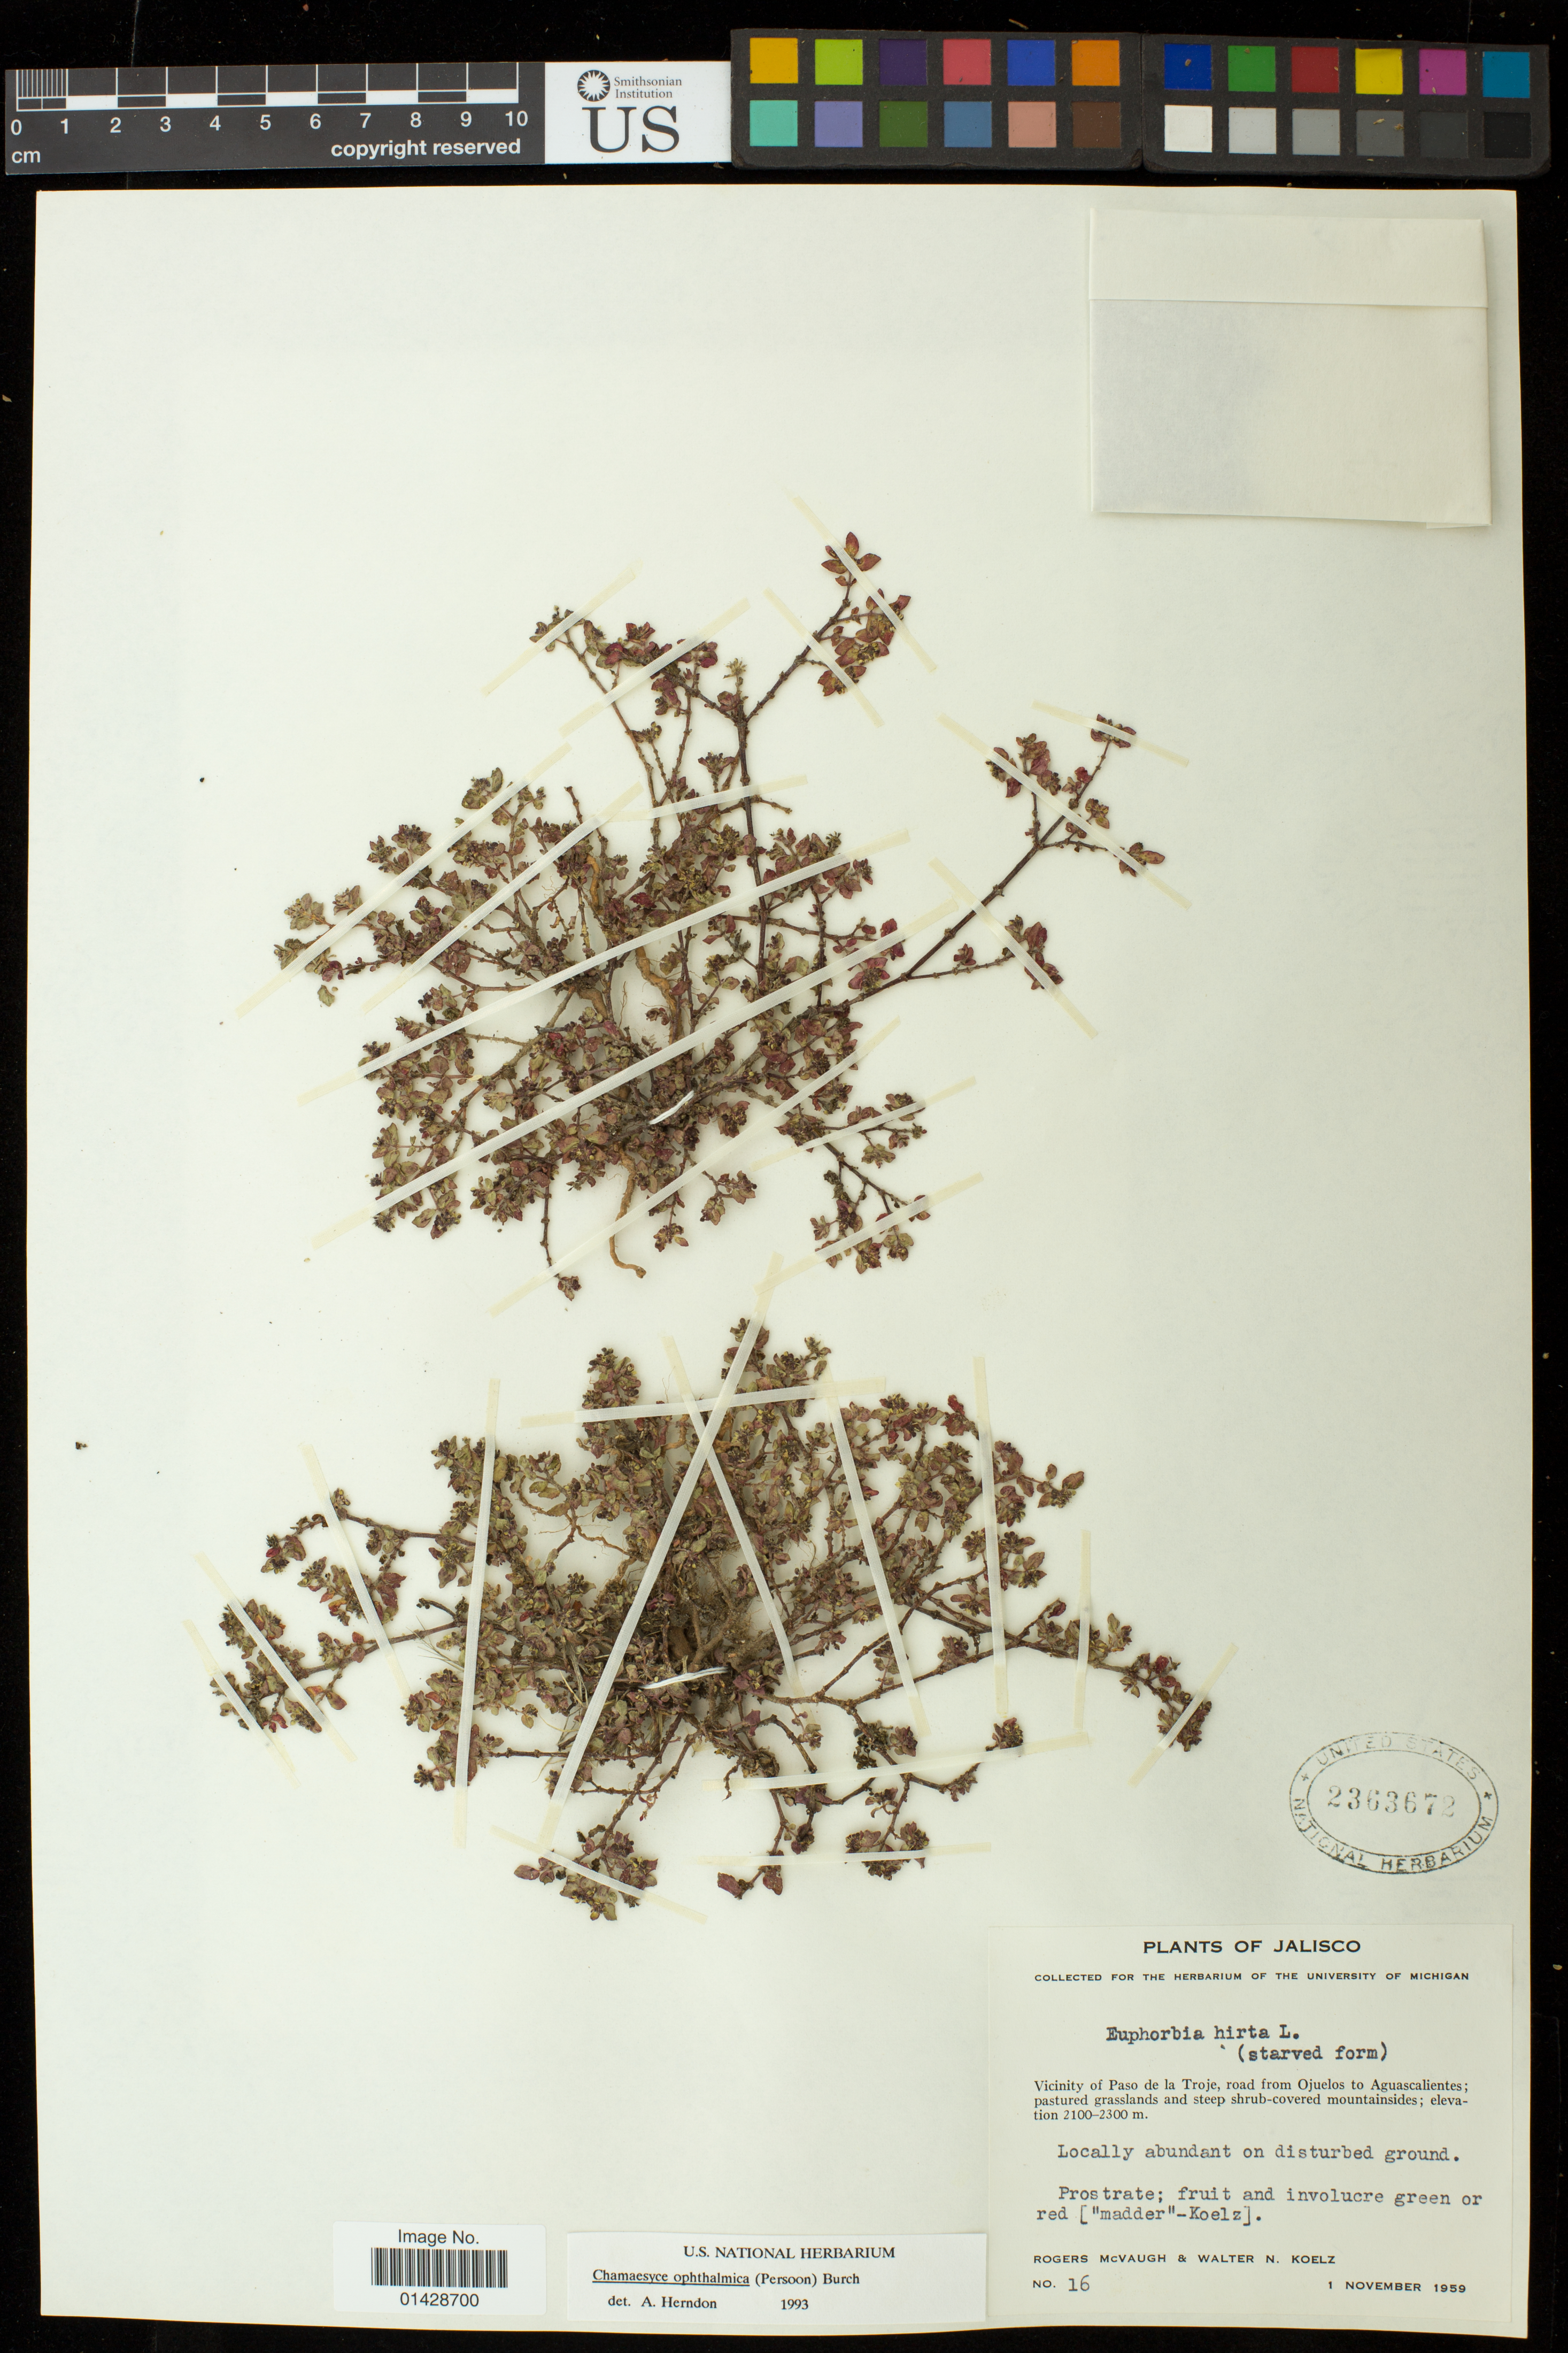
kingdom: Plantae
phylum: Tracheophyta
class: Magnoliopsida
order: Malpighiales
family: Euphorbiaceae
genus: Euphorbia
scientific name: Euphorbia ophthalmica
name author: Pers.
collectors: R. McVaugh & W. N. Koelz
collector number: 16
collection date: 1959-11-01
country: Mexico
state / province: Jalisco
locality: Vicinity of Paso de la Troje, road from Ojuelos to Aguascalientes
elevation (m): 2100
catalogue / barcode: US 2363672